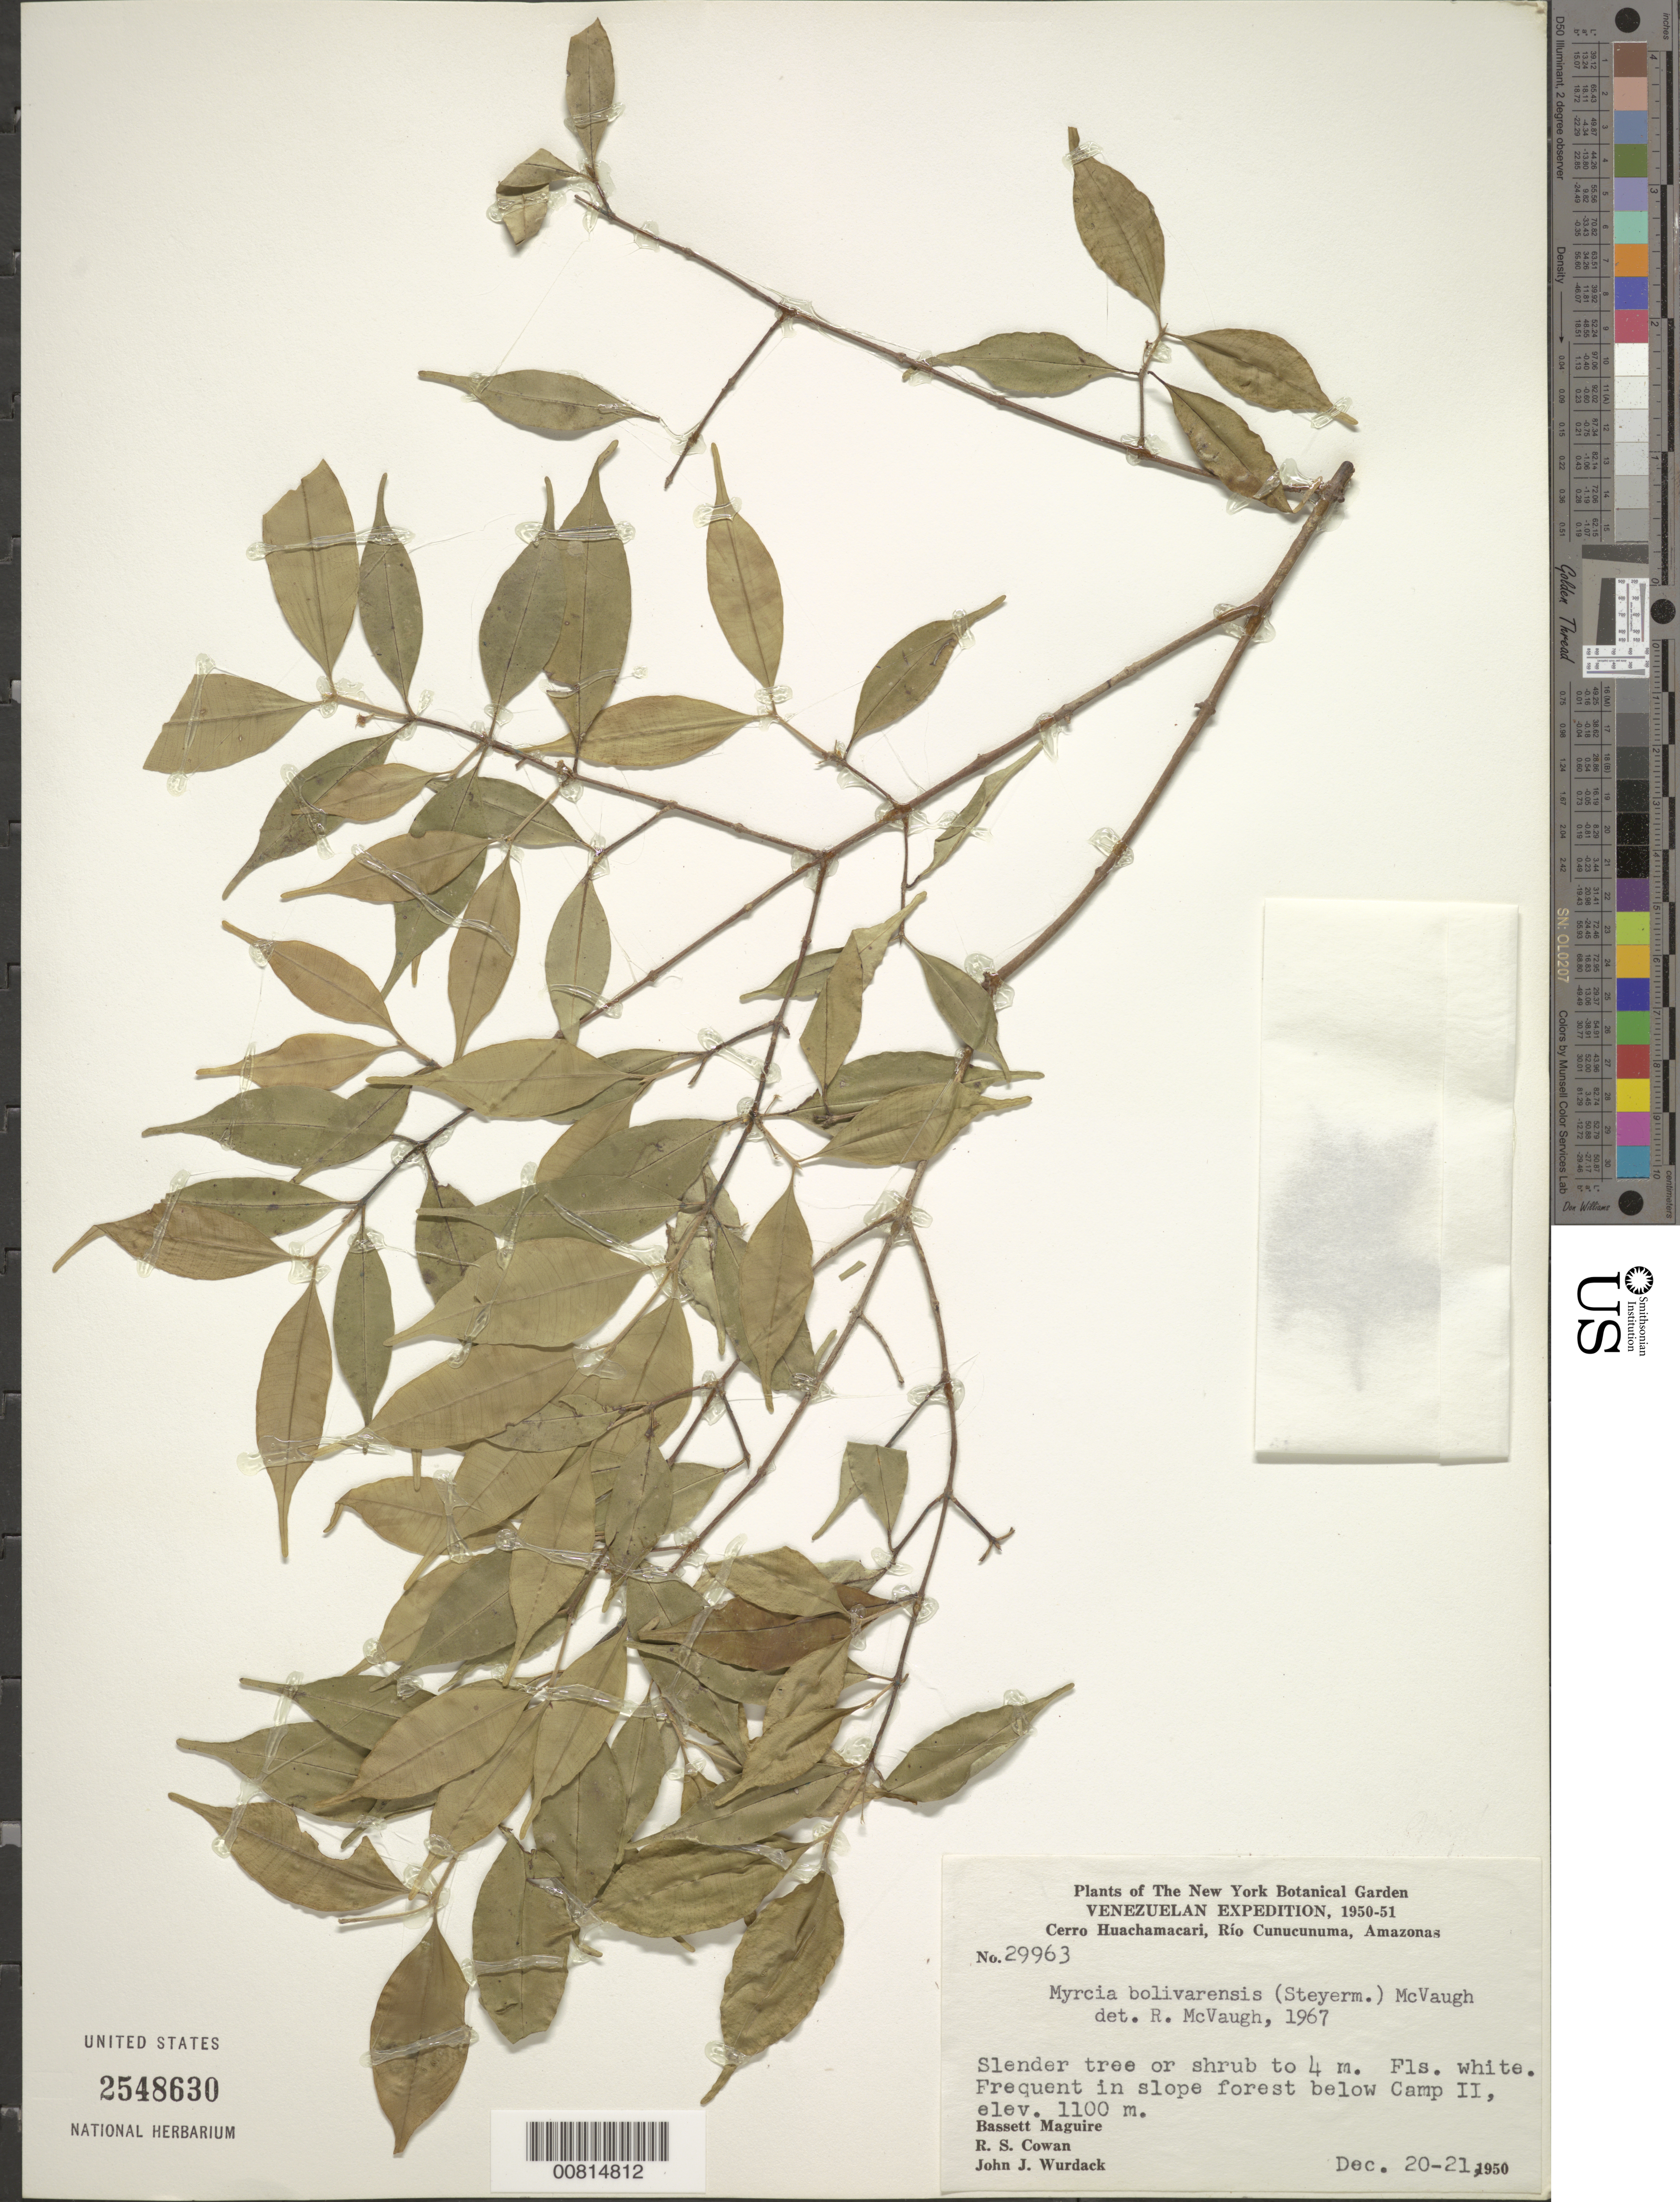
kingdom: Plantae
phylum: Tracheophyta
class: Magnoliopsida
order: Myrtales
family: Myrtaceae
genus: Myrcia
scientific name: Myrcia bolivarensis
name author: (Steyerm.) McVaugh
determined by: McVaugh, R.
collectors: B. Maguire, R. S. Cowan & J. J. Wurdack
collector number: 29963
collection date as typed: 20-Dec-50 to 21-Dec-50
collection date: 1950-12-20/1950-12-21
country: Venezuela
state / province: Amazonas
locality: Cerro Huachamacari, Río Cunucunuma, Camp II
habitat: Slope forest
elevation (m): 1100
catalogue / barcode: US 2548630